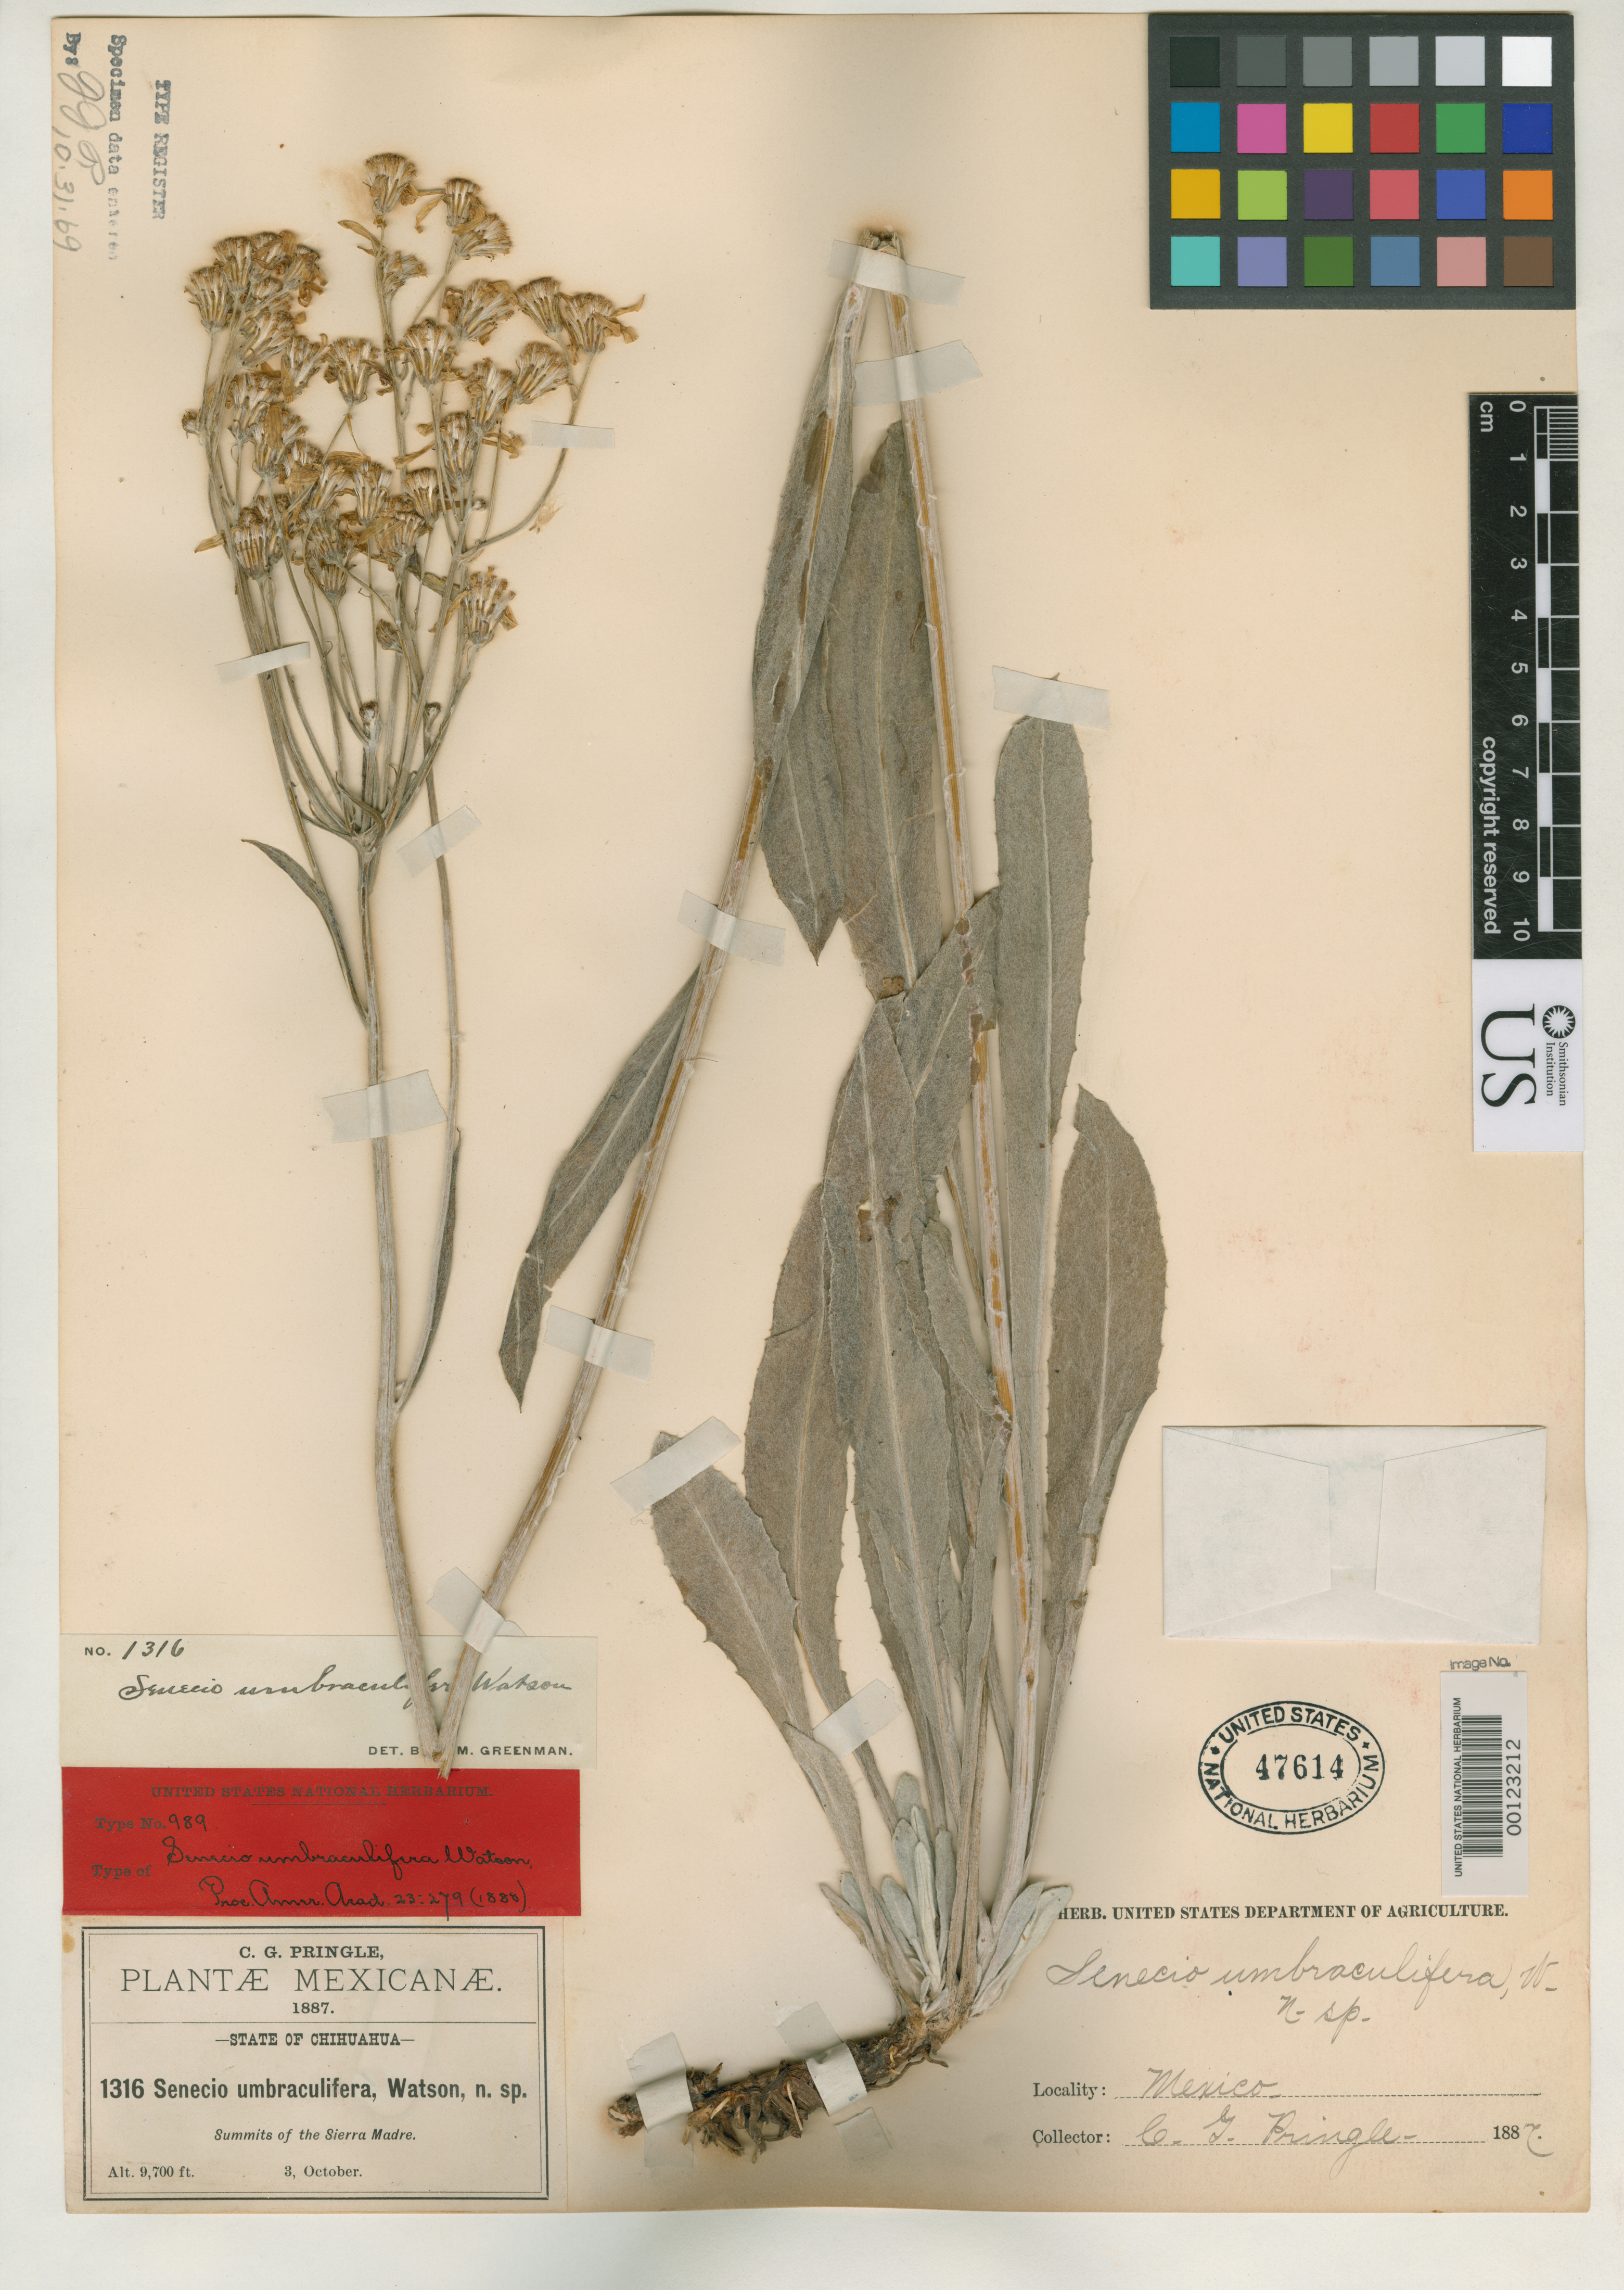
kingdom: Plantae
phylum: Tracheophyta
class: Magnoliopsida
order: Asterales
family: Asteraceae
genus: Senecio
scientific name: Senecio umbraculifera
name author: S. Watson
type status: Isotype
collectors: C. G. Pringle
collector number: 1316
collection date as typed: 03 Oct 1887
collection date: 1887-10-03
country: Mexico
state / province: Chihuahua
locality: Summit of Sierra Madre.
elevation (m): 2957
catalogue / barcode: US 47614